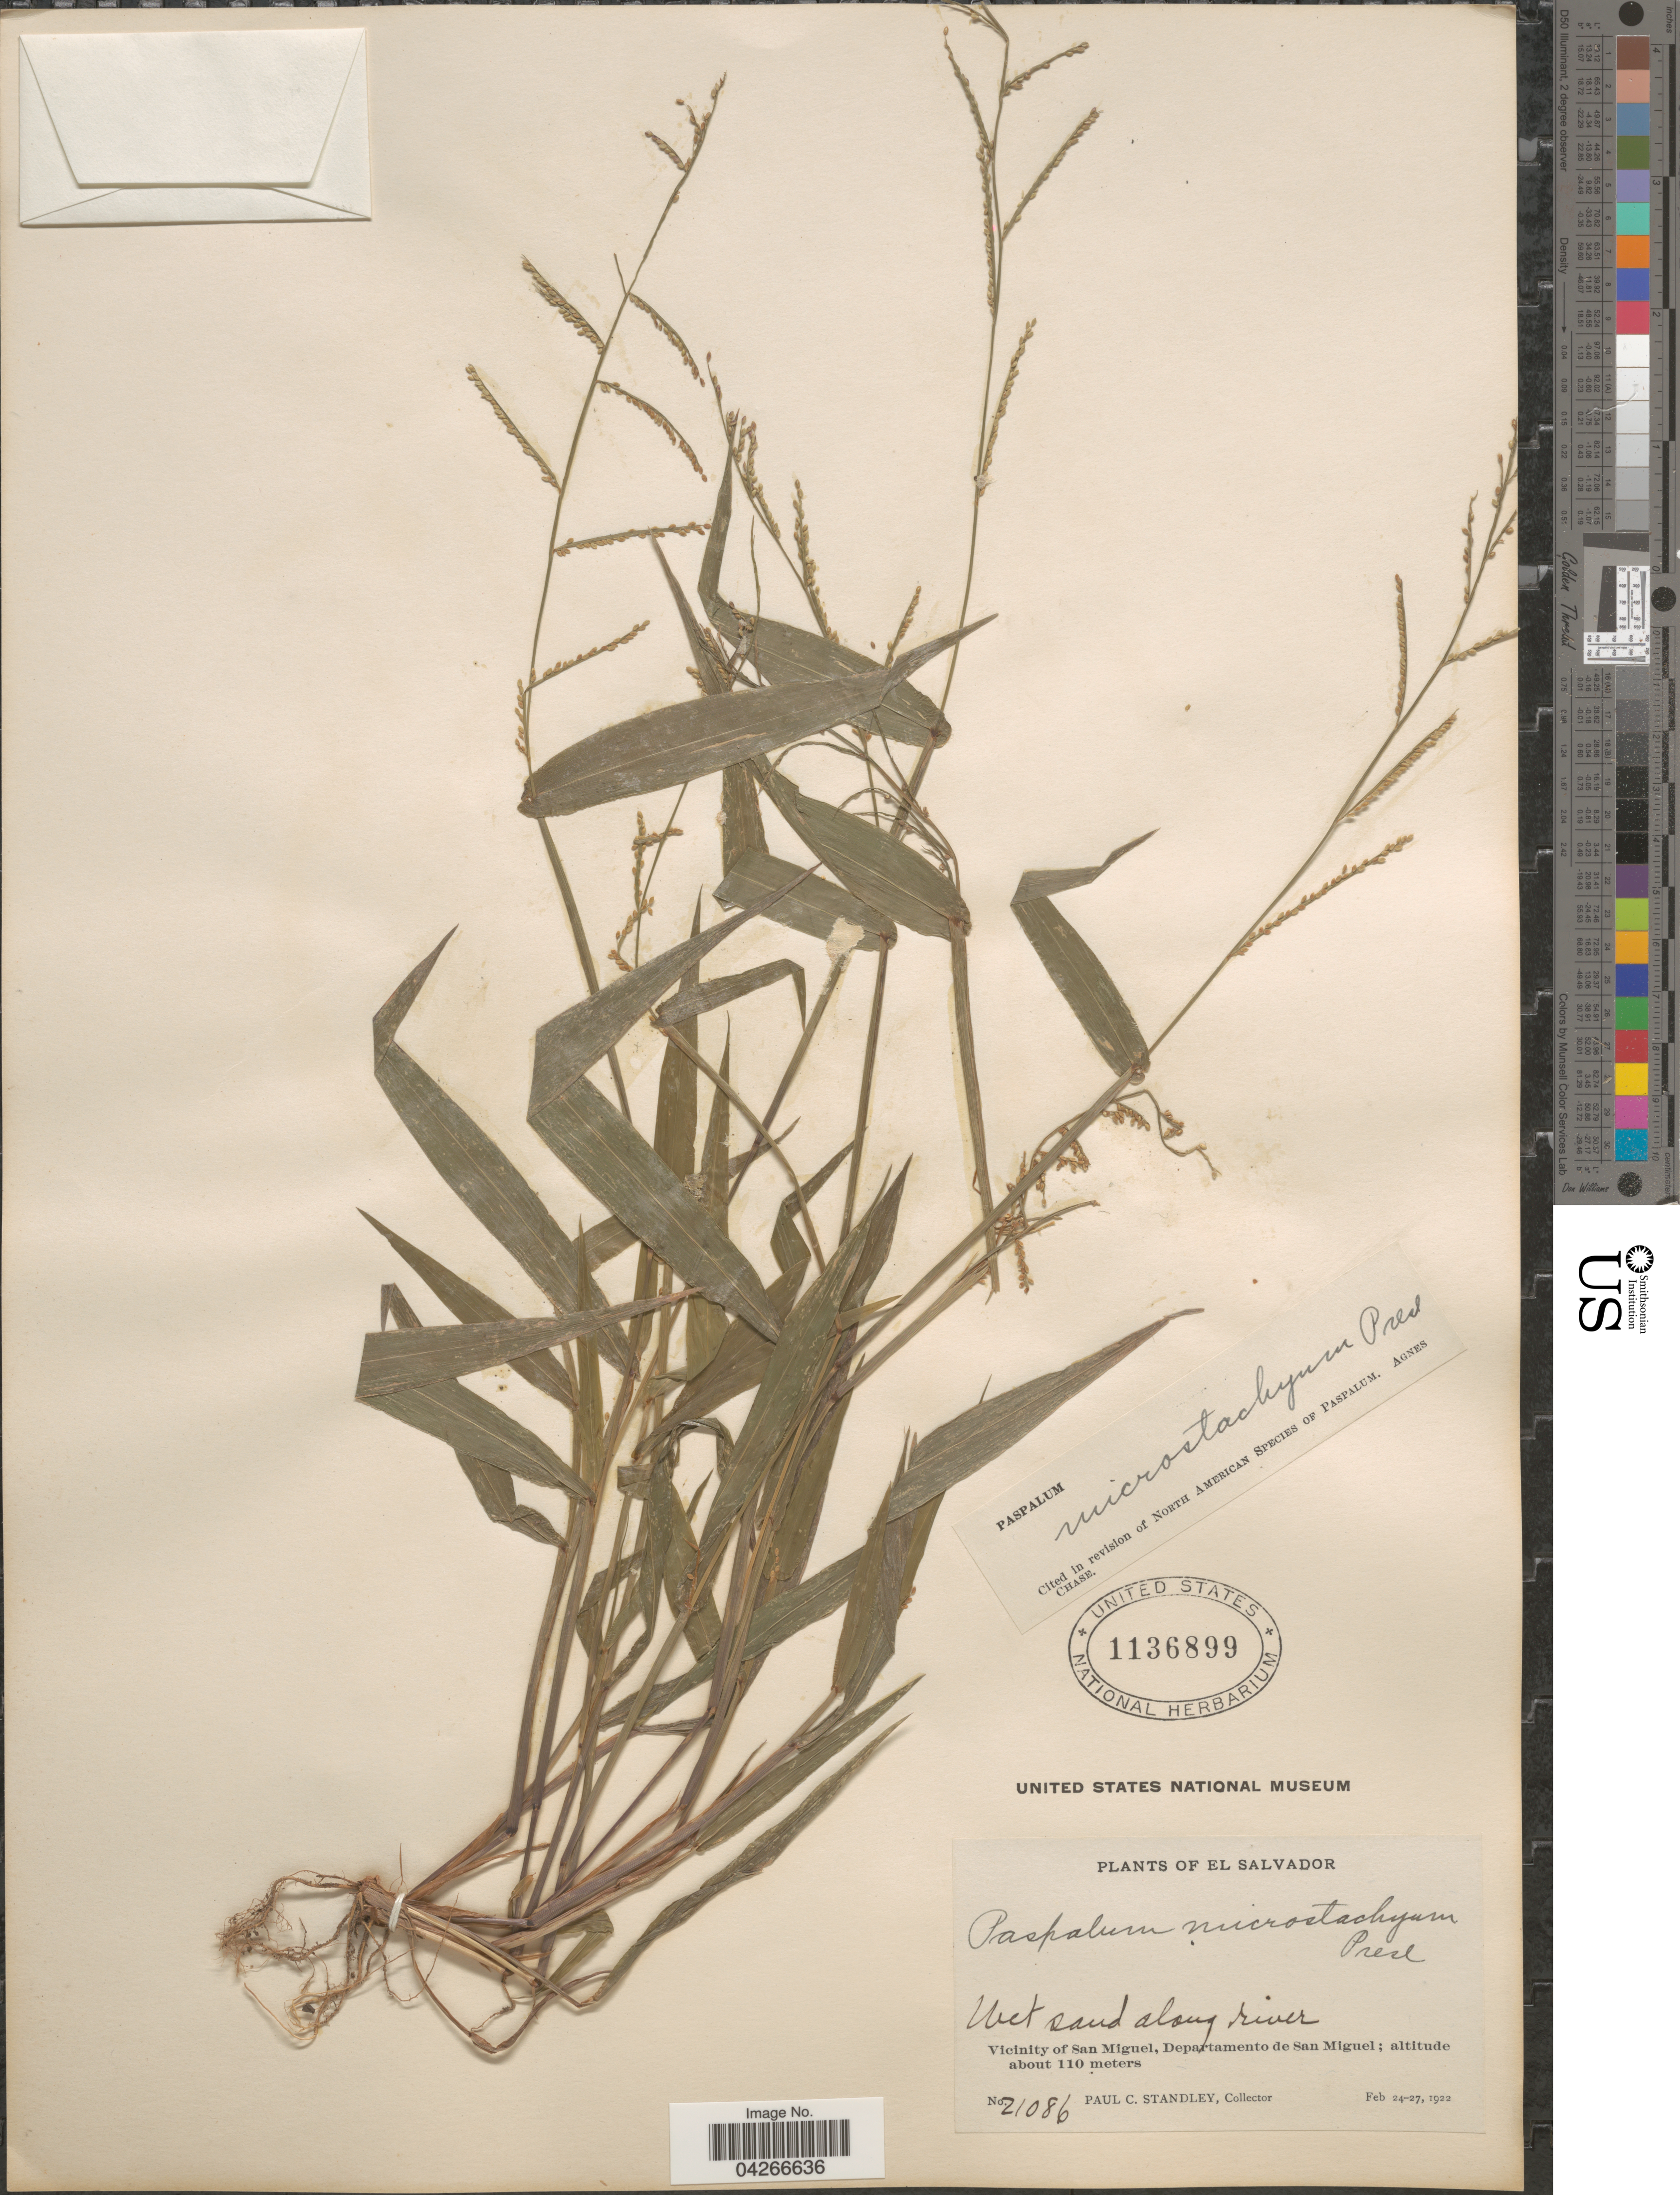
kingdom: Plantae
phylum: Tracheophyta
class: Liliopsida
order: Poales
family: Poaceae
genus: Paspalum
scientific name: Paspalum microstachyum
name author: J. Presl in C. Presl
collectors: P. C. Standley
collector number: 21086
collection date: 1922-02-24/1922-02-27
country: El Salvador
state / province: San Miguel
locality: Vicinity of San Miguel, Departamento de San Miguel.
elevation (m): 110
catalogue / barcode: US 1136899